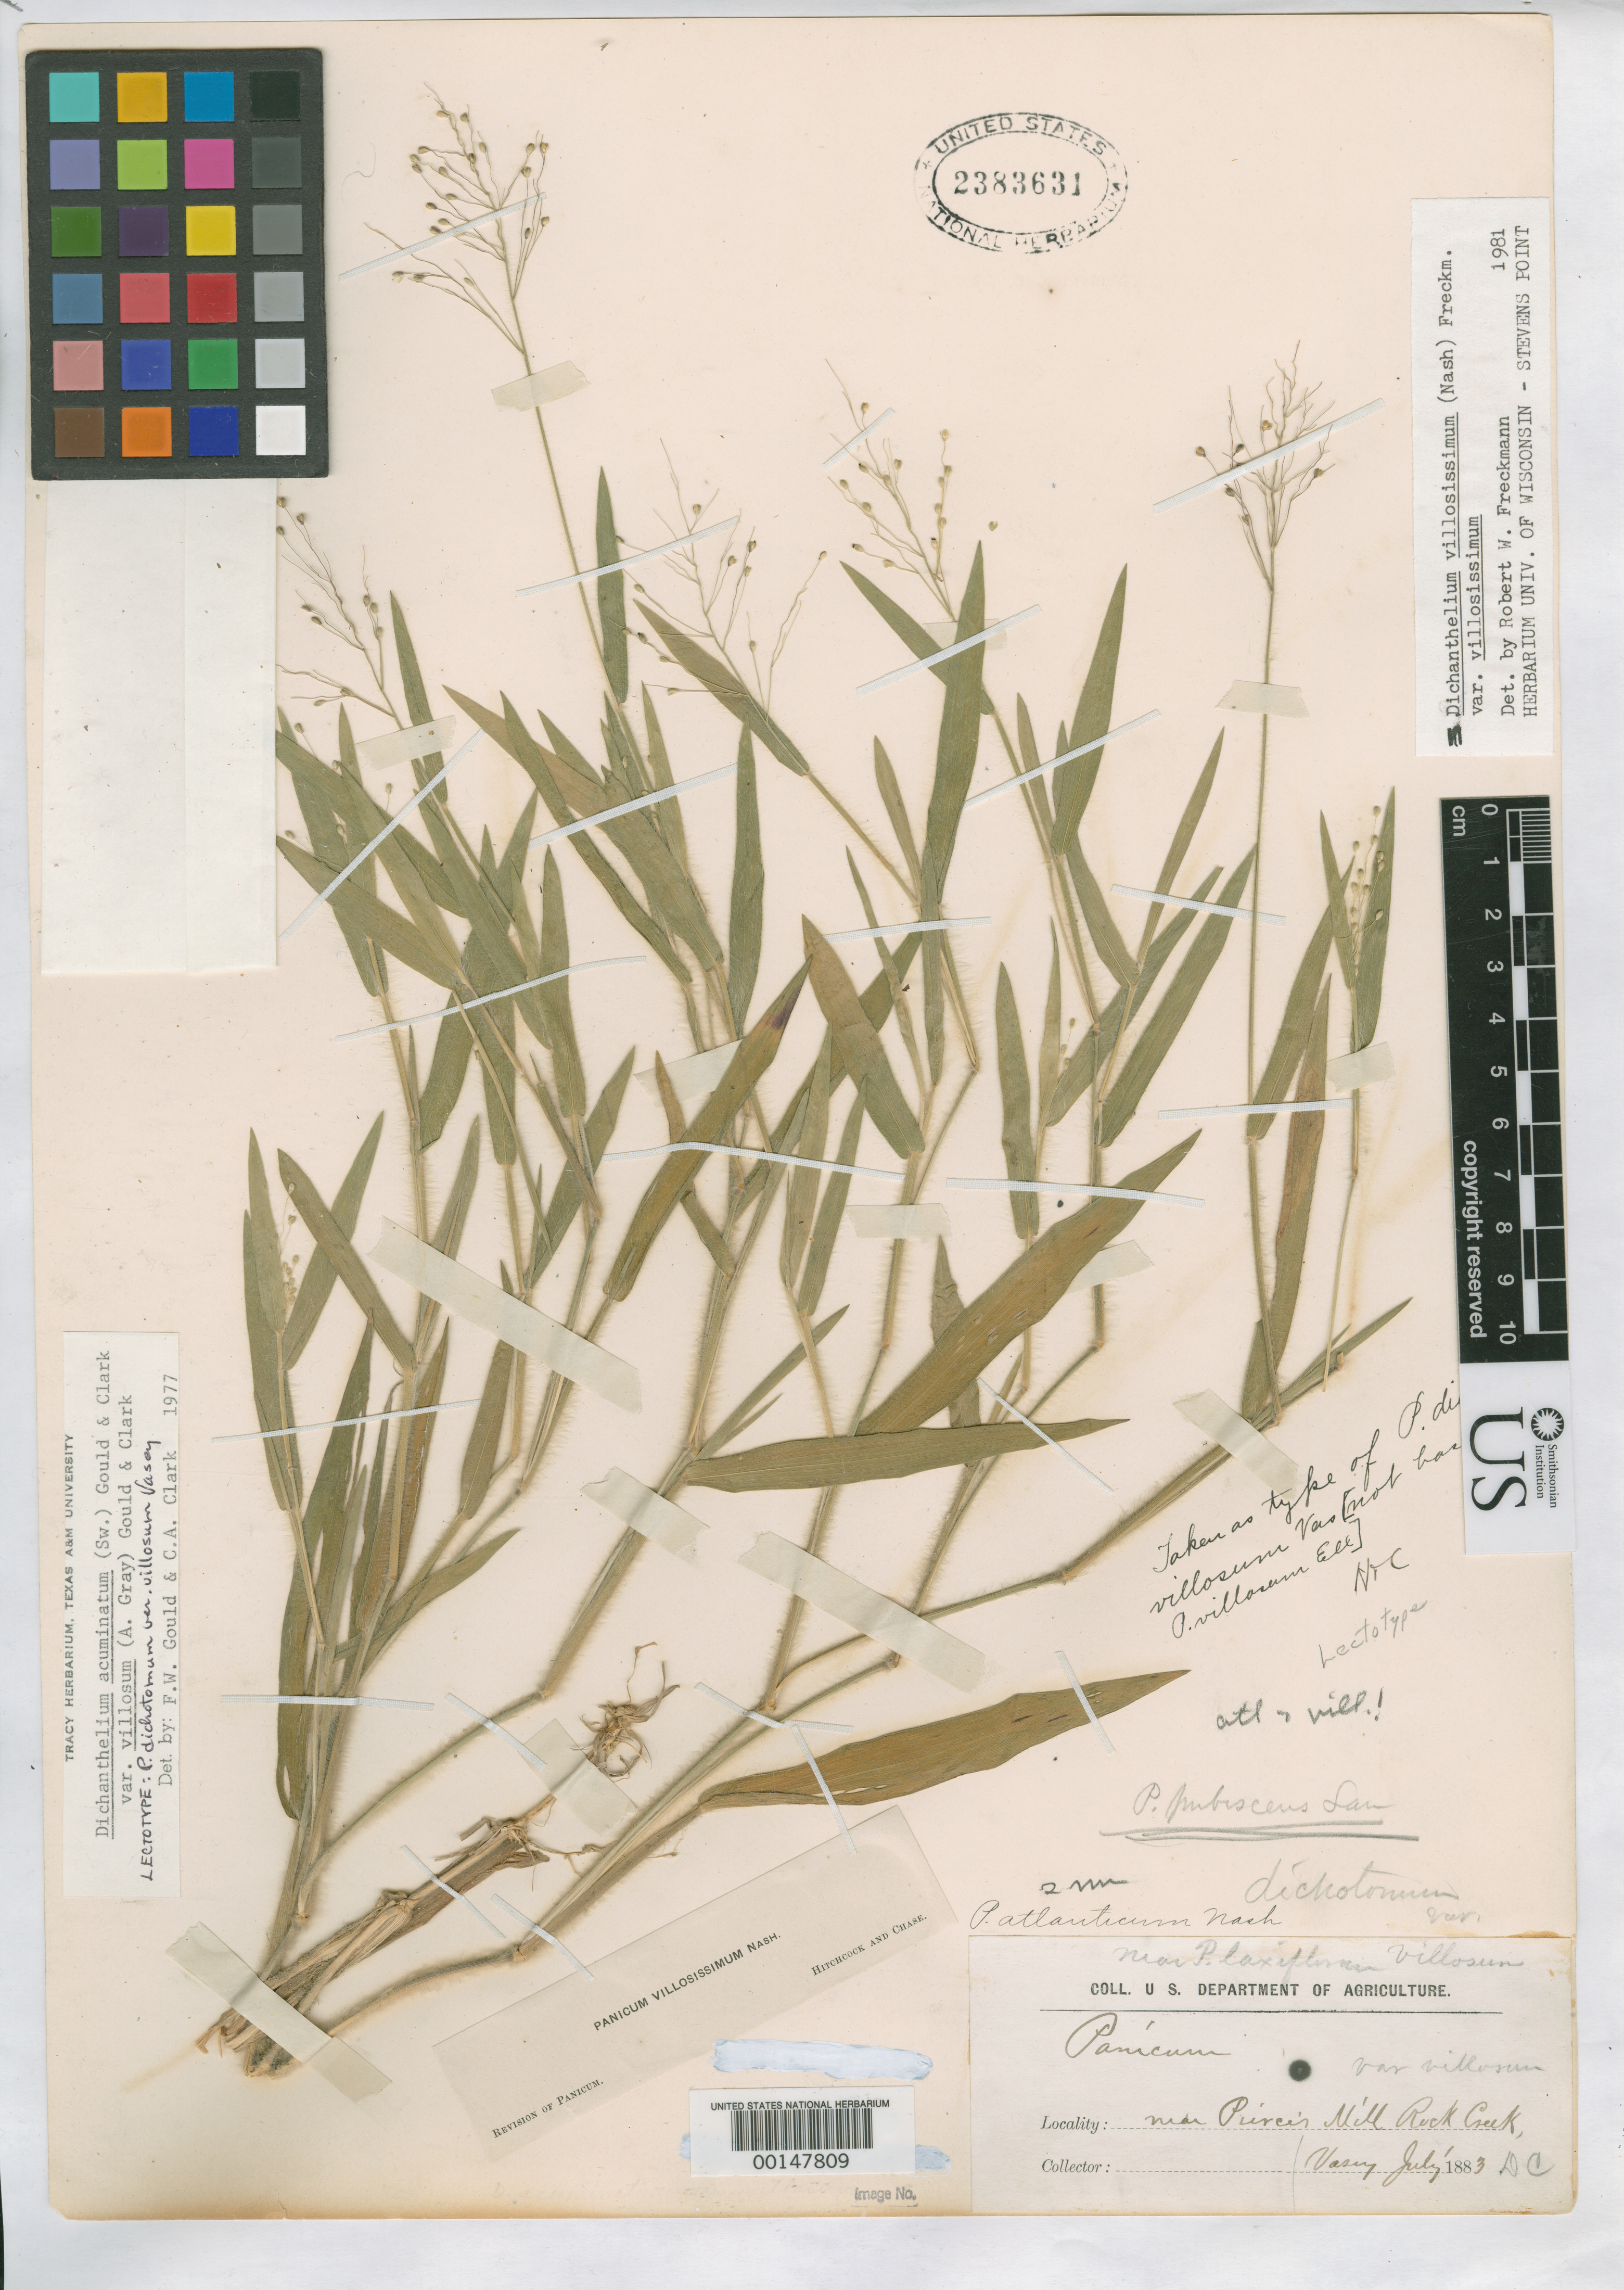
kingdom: Plantae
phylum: Tracheophyta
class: Liliopsida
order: Poales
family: Poaceae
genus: Panicum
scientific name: Panicum dichotomum var. villosum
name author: Vasey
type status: Lectotype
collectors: G. R. Vasey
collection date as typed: Jul 1883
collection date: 1883-07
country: United States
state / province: District of Columbia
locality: Near Pierce's Mill, Rock Creek.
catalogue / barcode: US 2383631